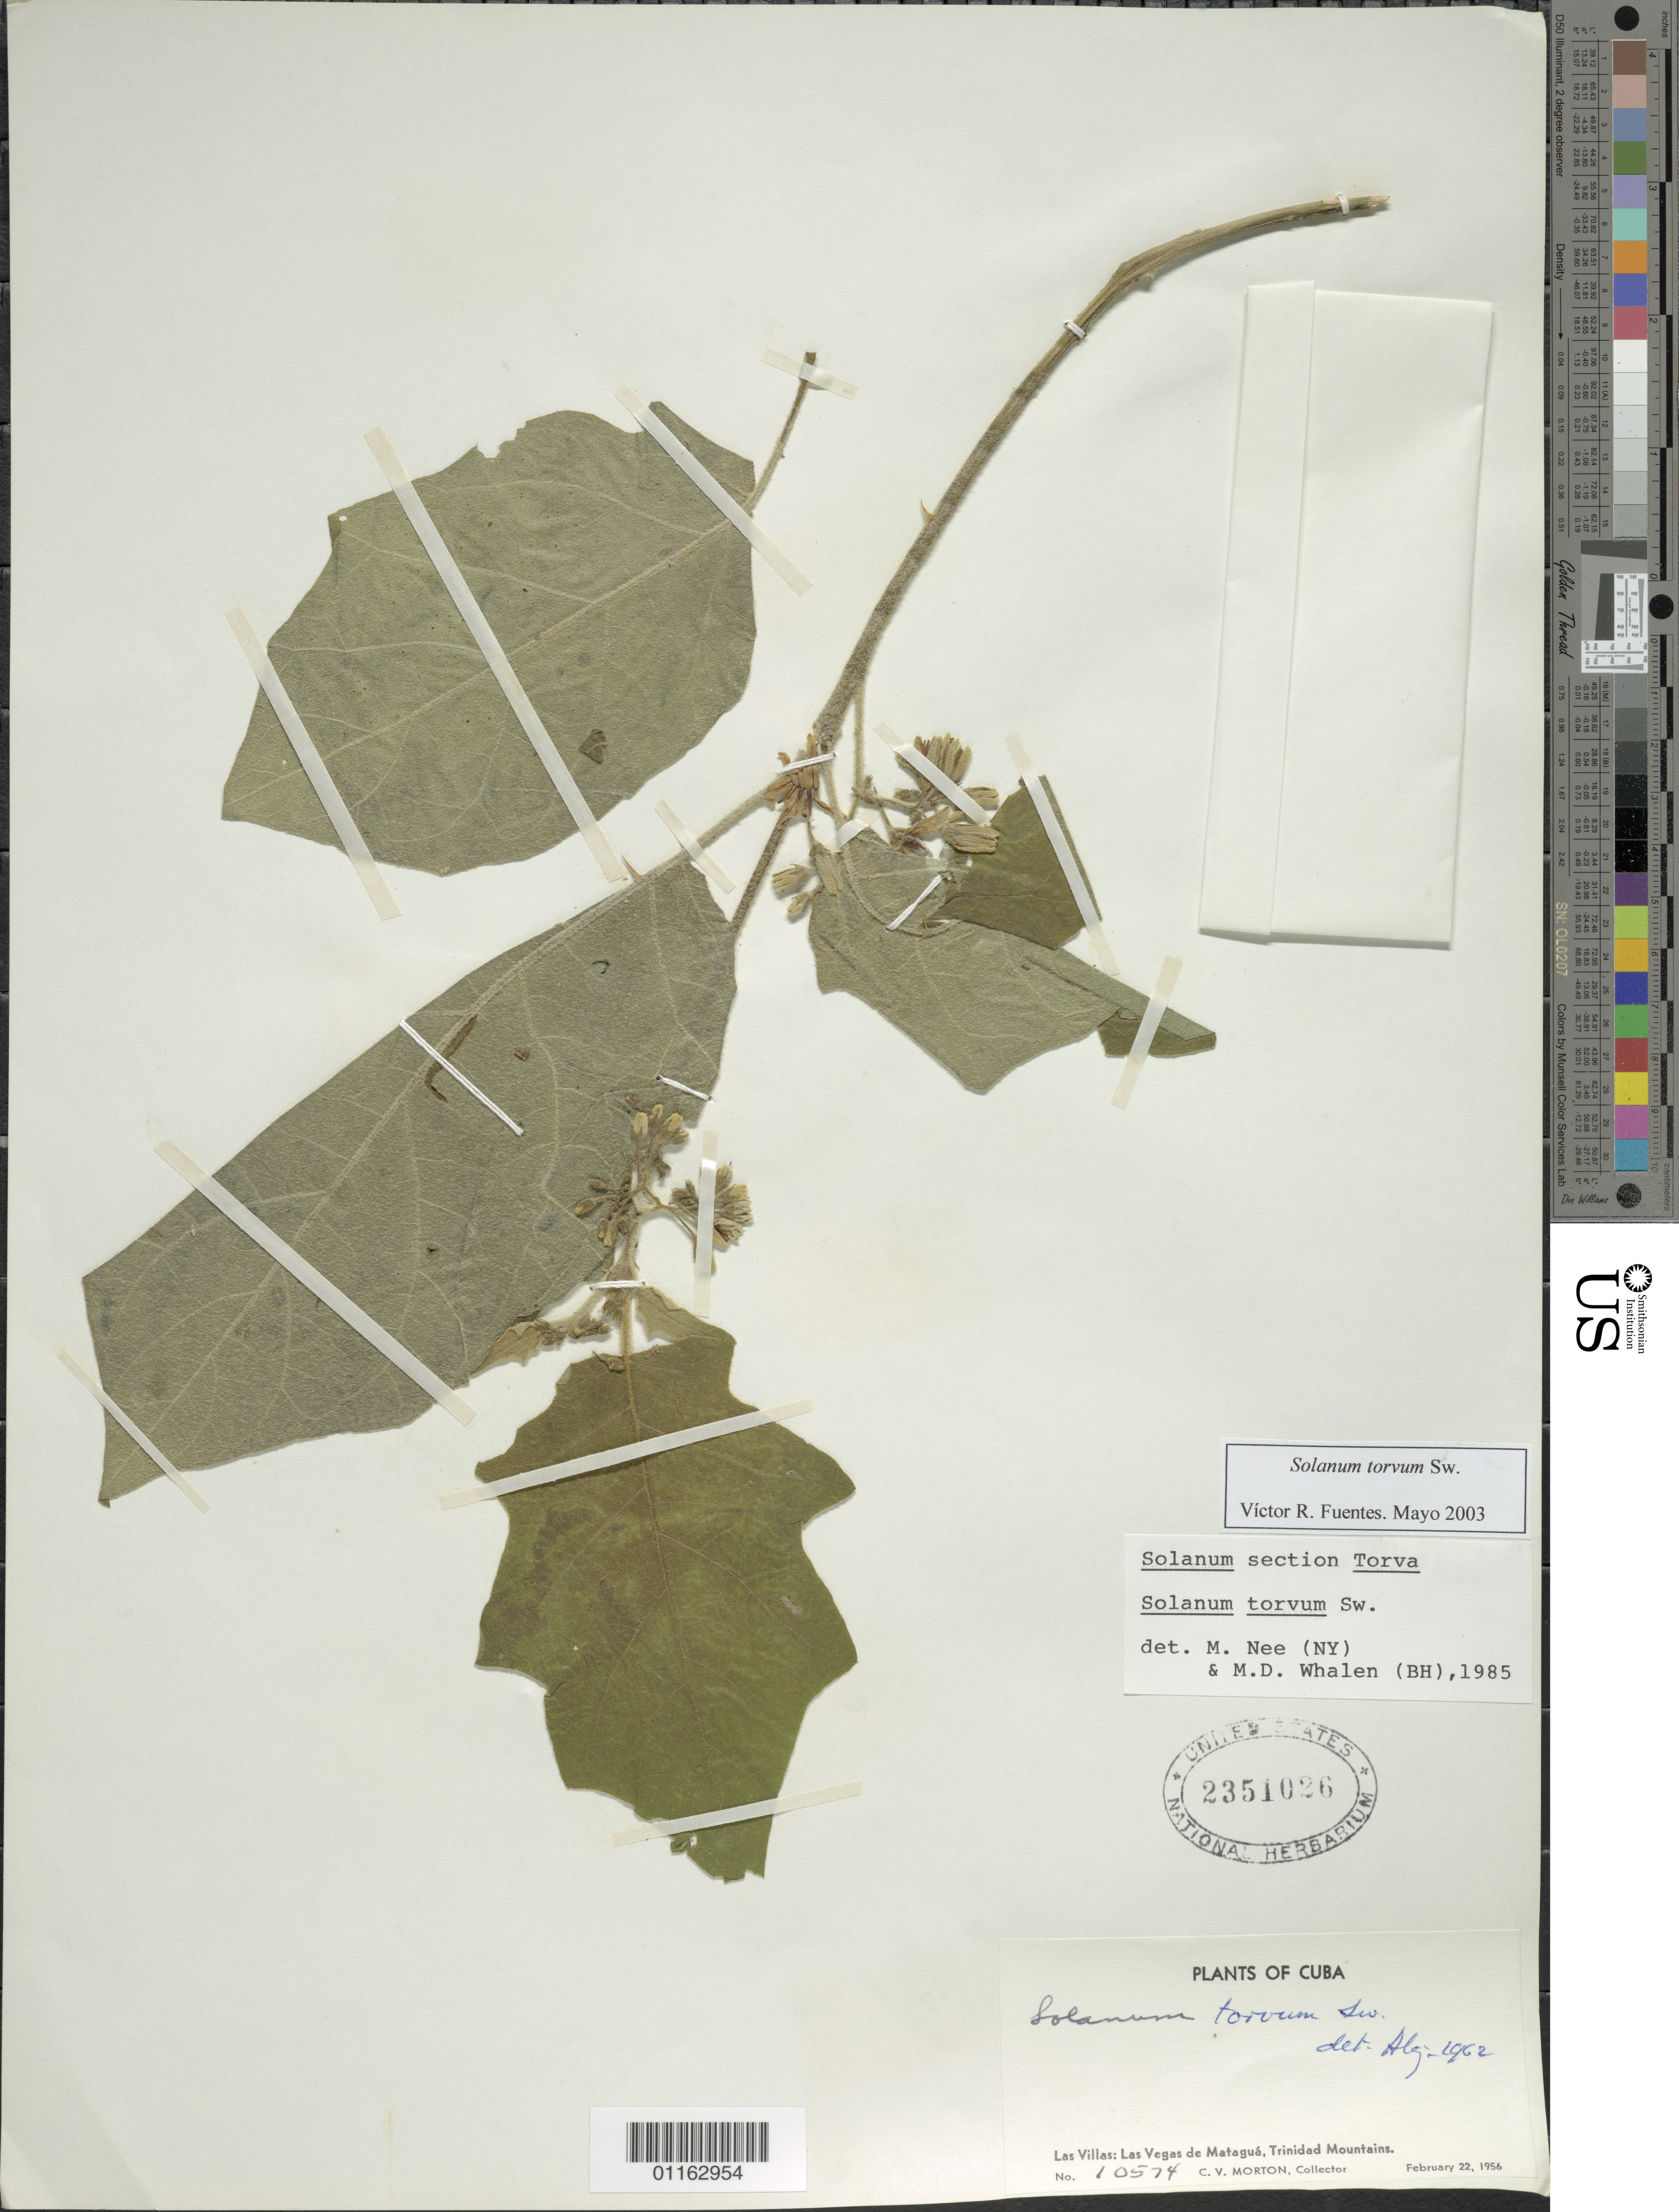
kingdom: Plantae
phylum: Tracheophyta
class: Magnoliopsida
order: Solanales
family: Solanaceae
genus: Solanum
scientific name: Solanum torvum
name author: Sw.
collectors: C. V. Morton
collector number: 10574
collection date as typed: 22 Feb 1956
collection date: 1956-02-22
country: Cuba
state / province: Las Villas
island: Cuba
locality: Las Vegas de matagua, Trinidad Mountains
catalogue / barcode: US 2351026